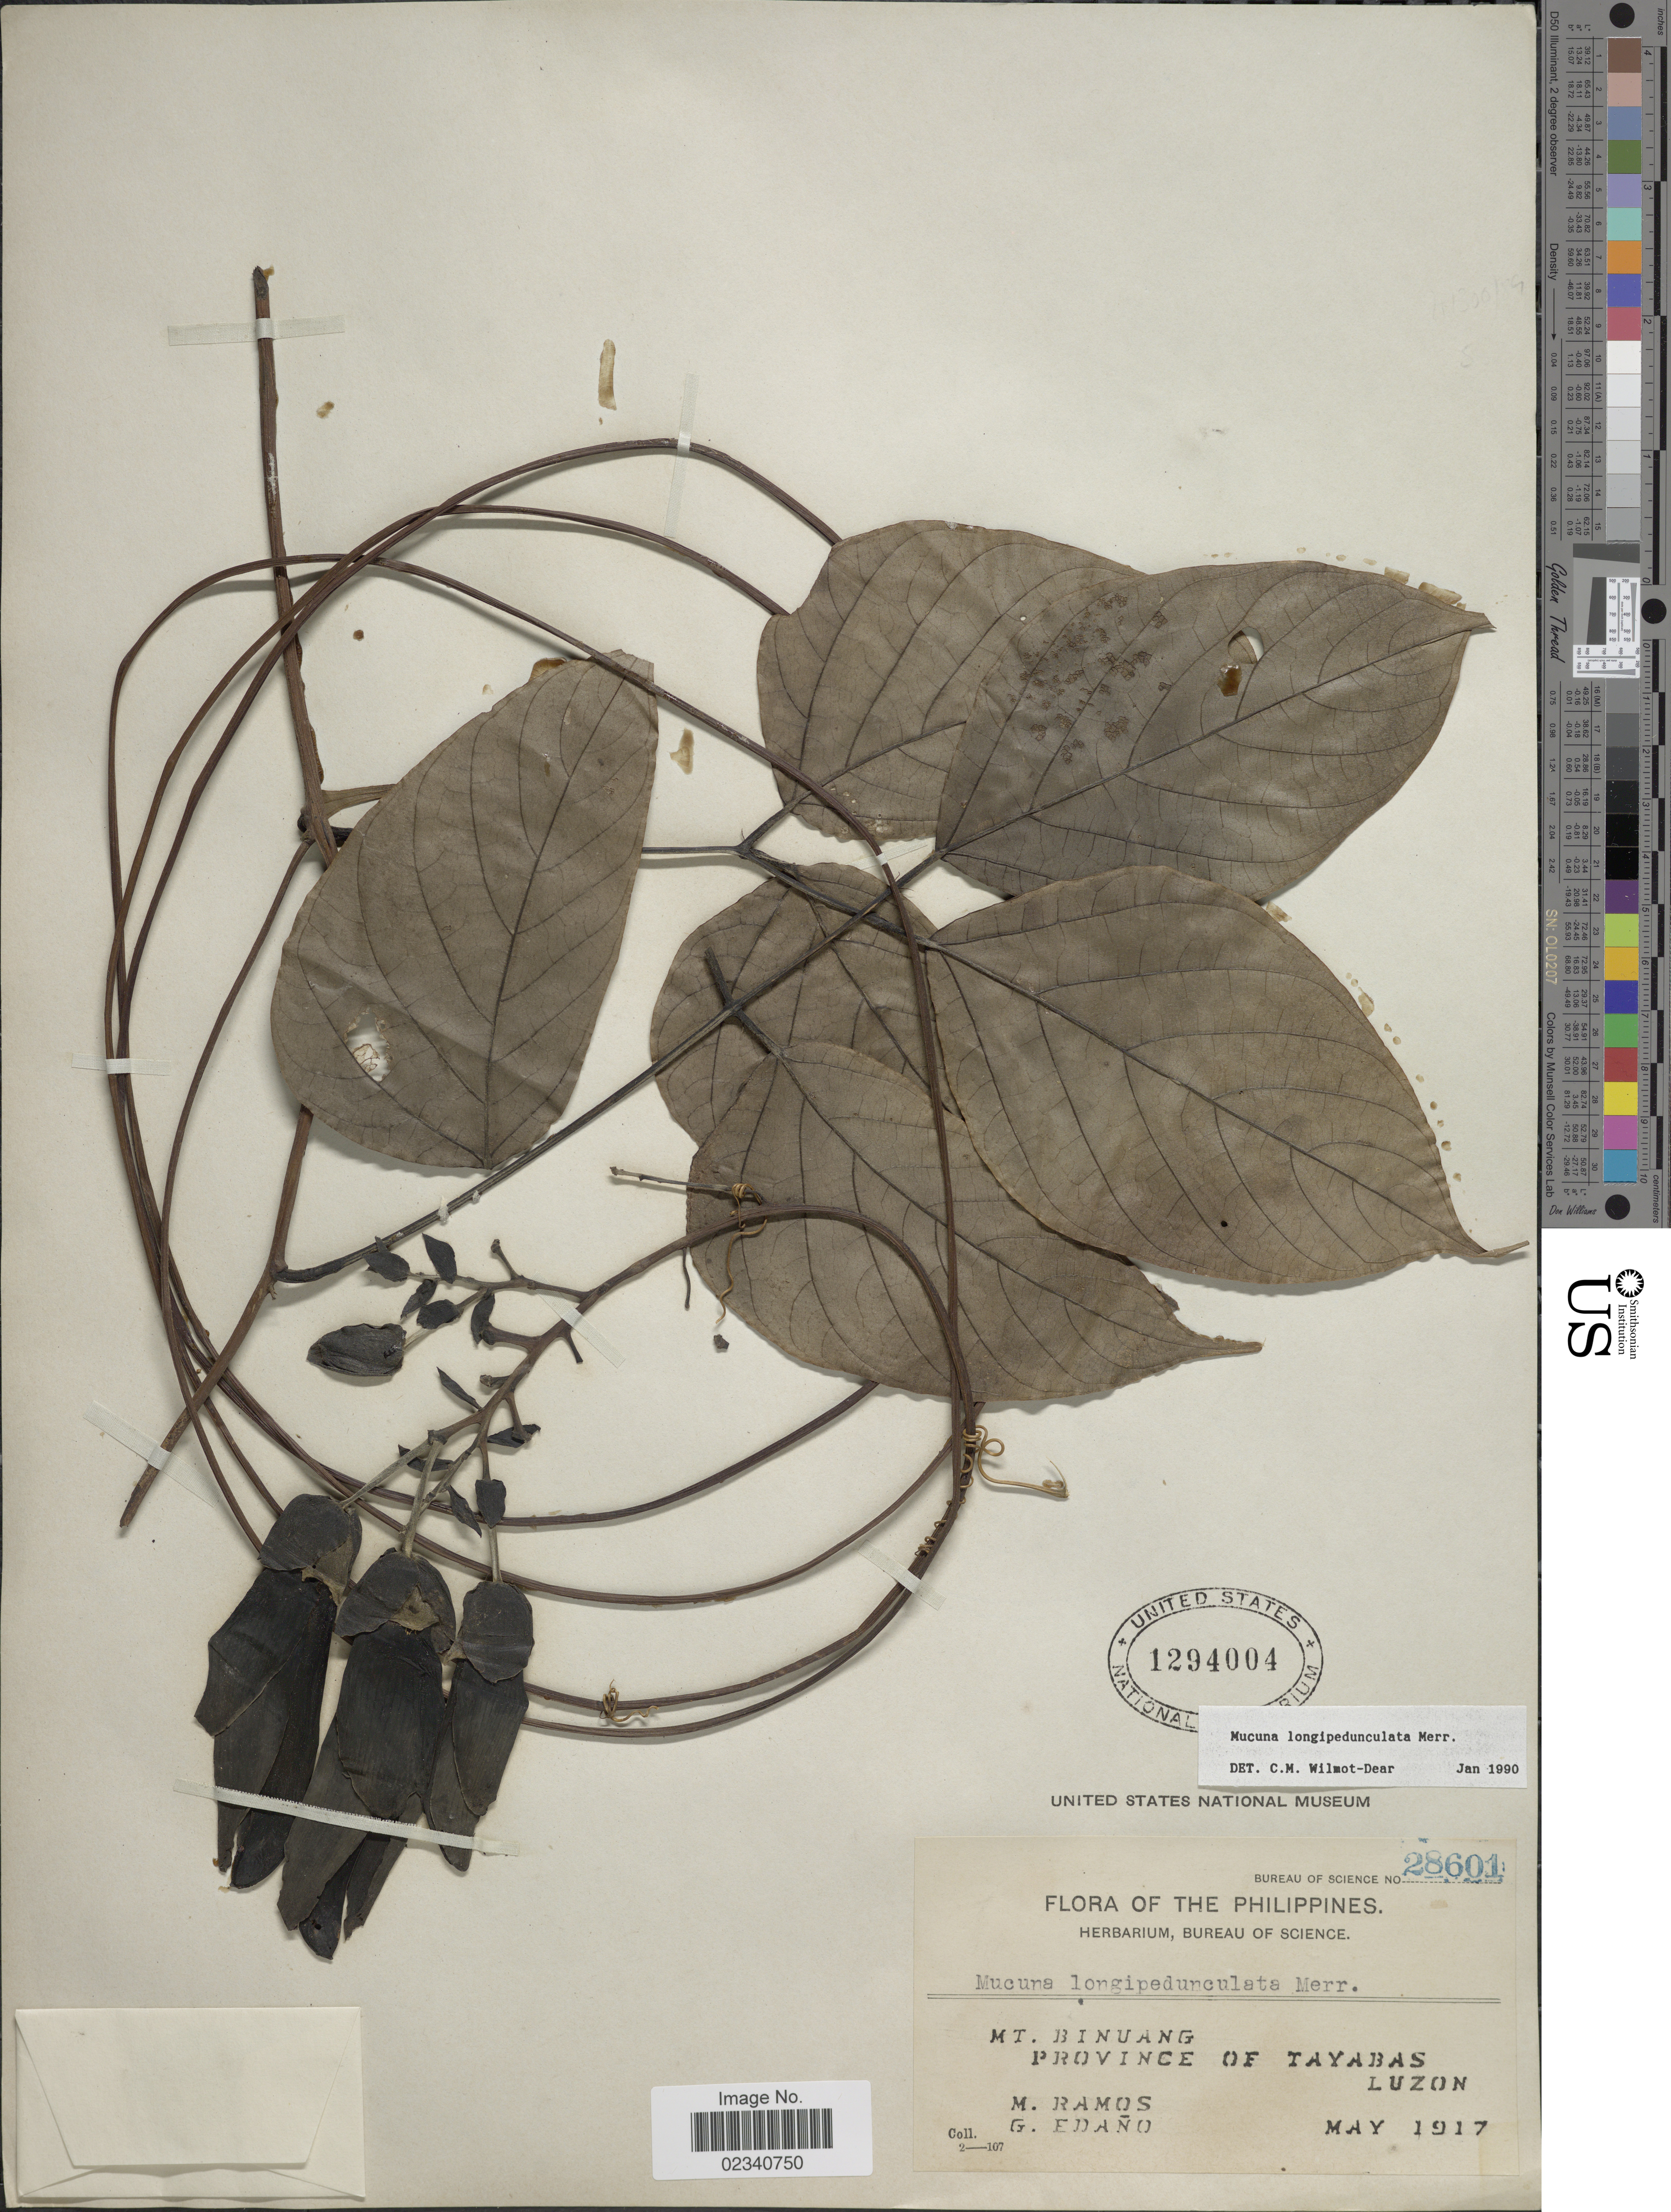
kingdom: Plantae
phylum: Tracheophyta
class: Magnoliopsida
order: Fabales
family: Fabaceae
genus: Mucuna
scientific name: Mucuna longipedunculata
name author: Merr.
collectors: M. Ramos & G. Edaño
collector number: Bureau of Science 28601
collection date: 1917-05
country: Philippines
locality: Mt. Binguang, Province of Tayabas, Luzon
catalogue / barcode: US 1294004